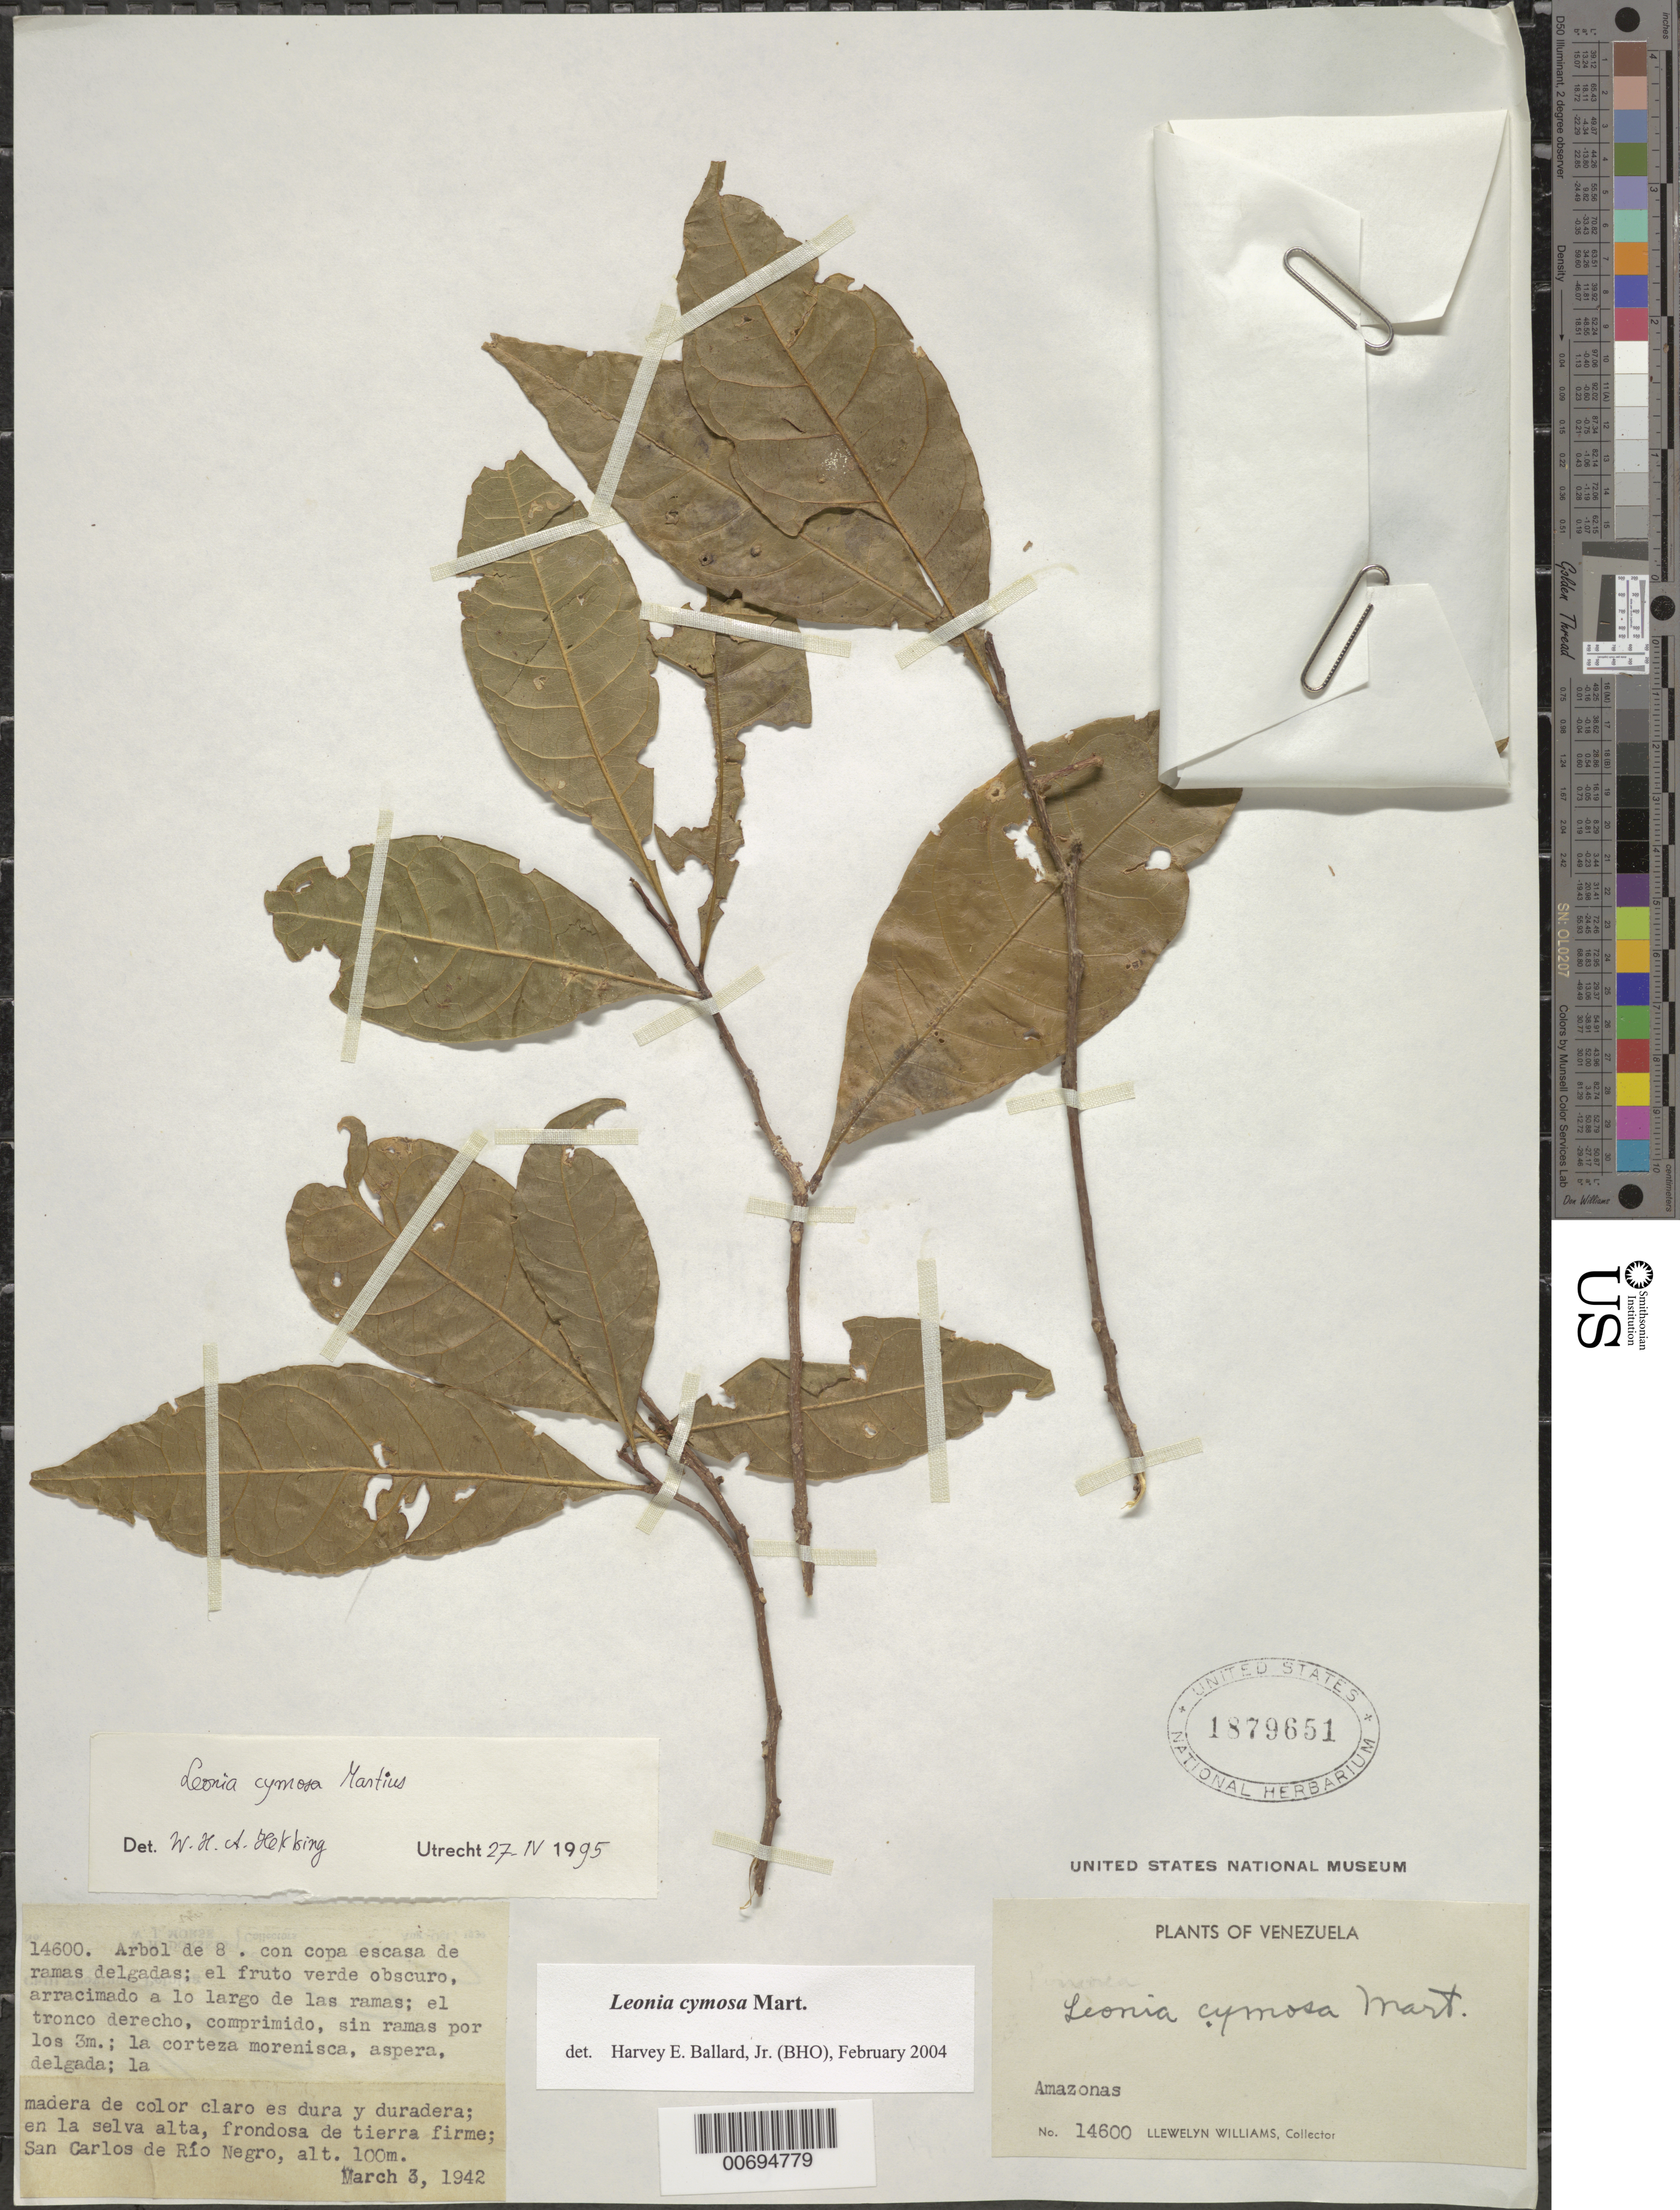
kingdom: Plantae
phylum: Tracheophyta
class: Magnoliopsida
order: Malpighiales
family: Violaceae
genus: Leonia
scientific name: Leonia cymosa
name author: Mart.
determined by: Ballard, Harvey E.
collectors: Ll. Williams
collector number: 14600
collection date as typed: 3-Mar-42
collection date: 1942-03-03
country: Venezuela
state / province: Amazonas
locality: San Carlos de Río Negro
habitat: High, leafy forest on terra firma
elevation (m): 100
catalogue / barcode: US 1879651